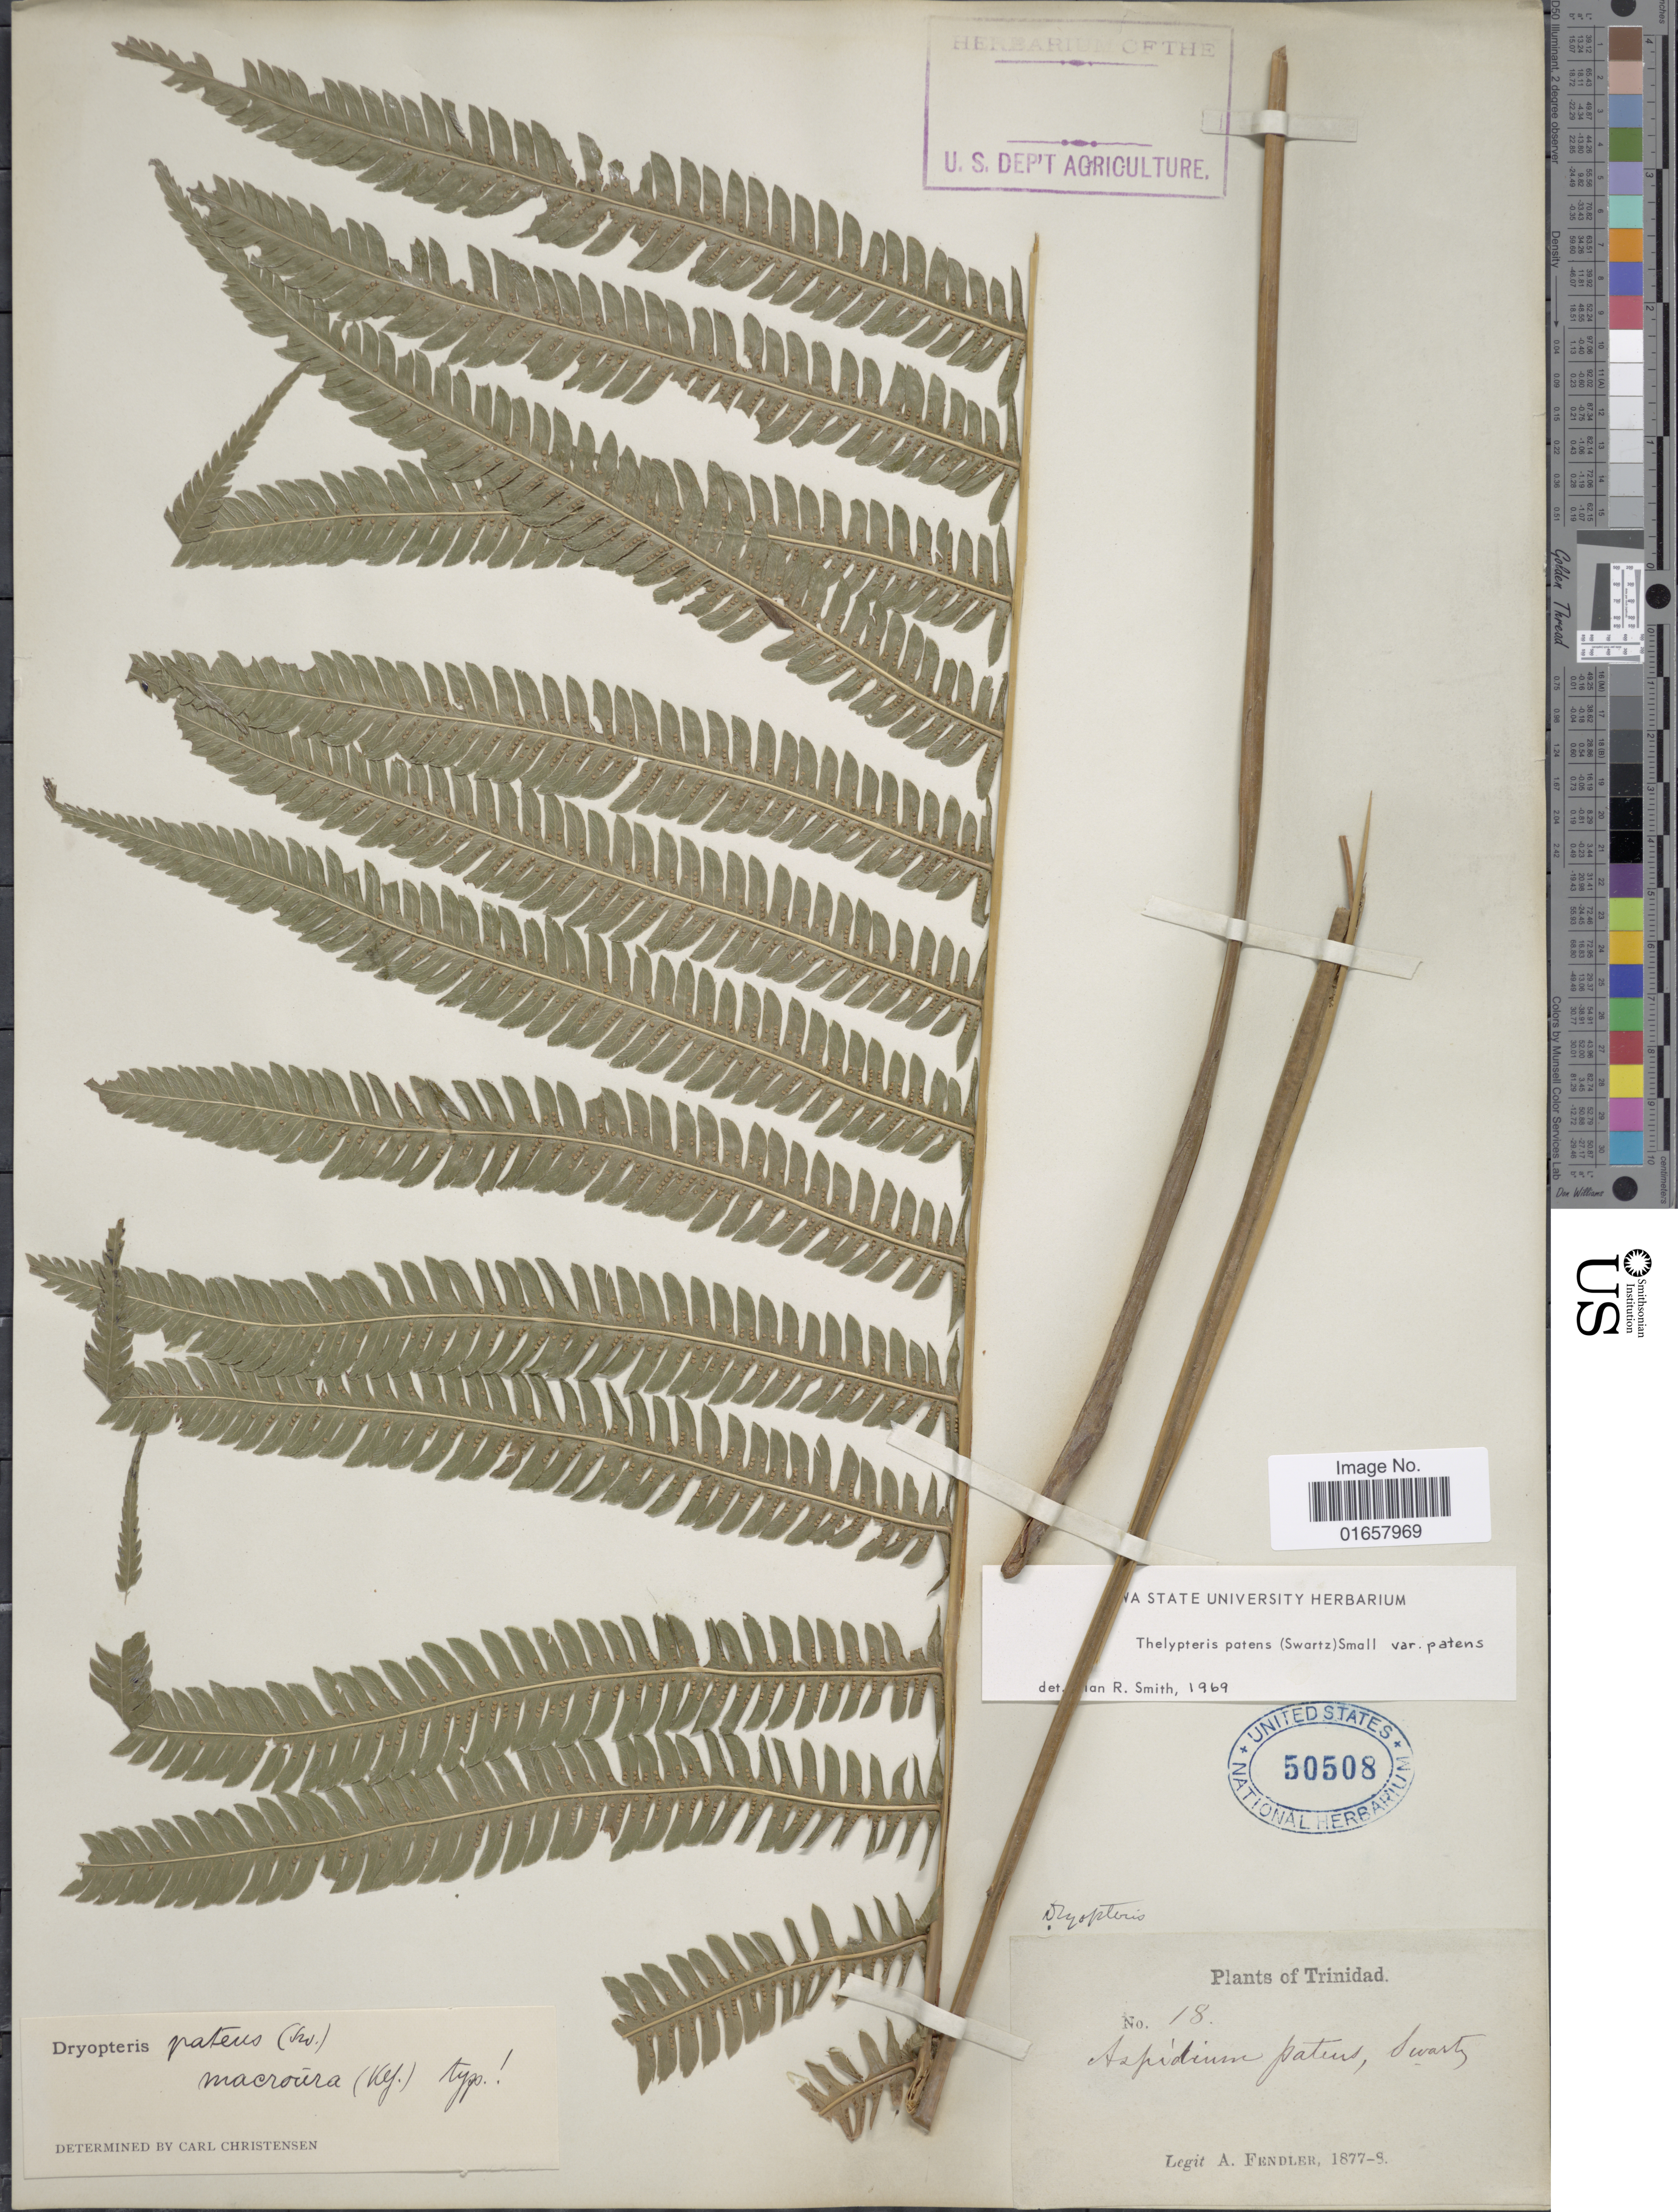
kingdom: Plantae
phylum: Tracheophyta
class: Polypodiopsida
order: Polypodiales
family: Thelypteridaceae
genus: Christella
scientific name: Christella patens var. patens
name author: (Sw.) Holttum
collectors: A. Fendler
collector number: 18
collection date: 1877/1879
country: Trinidad and Tobago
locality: Trinidad.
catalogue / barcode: US 50508